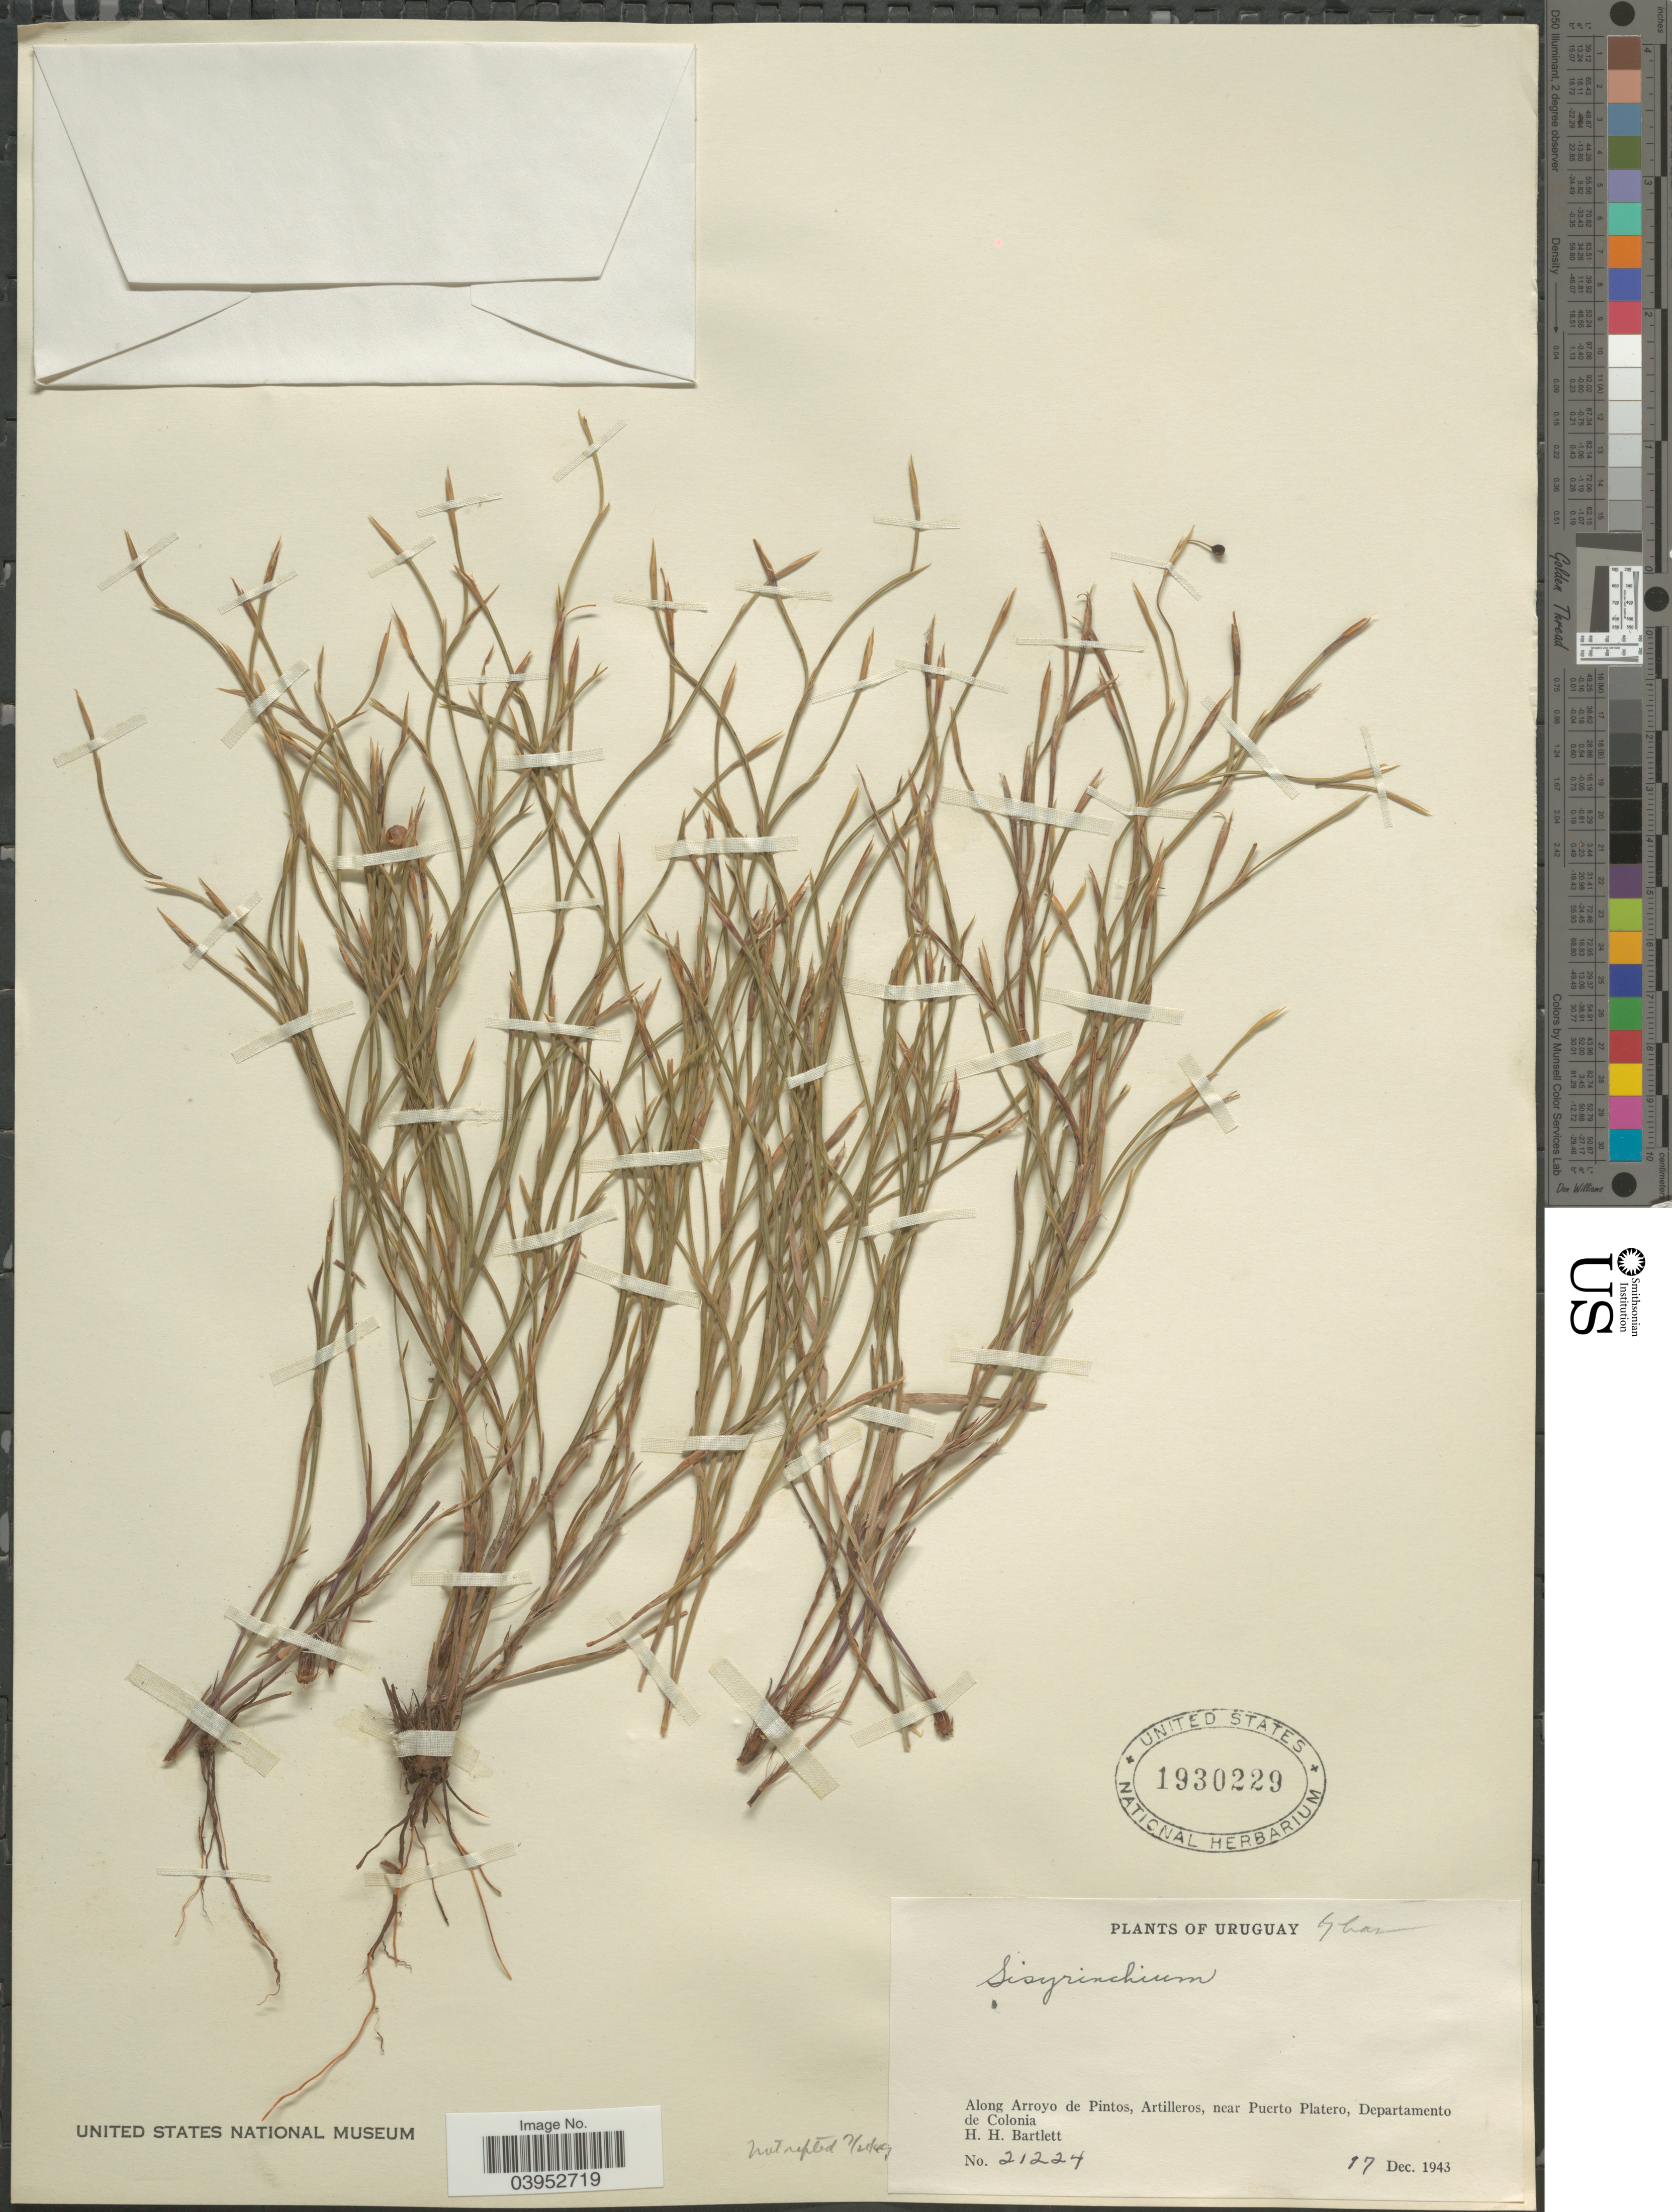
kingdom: Plantae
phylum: Tracheophyta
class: Liliopsida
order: Asparagales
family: Iridaceae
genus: Sisyrinchium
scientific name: Sisyrinchium sp.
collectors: H. H. Bartlett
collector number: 21224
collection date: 1943-12-17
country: Uruguay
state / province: Colonia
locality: Along Arroyo de Pintos, Artilleros, near Puerto Platero, Departamento de Colonia.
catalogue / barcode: US 1930229